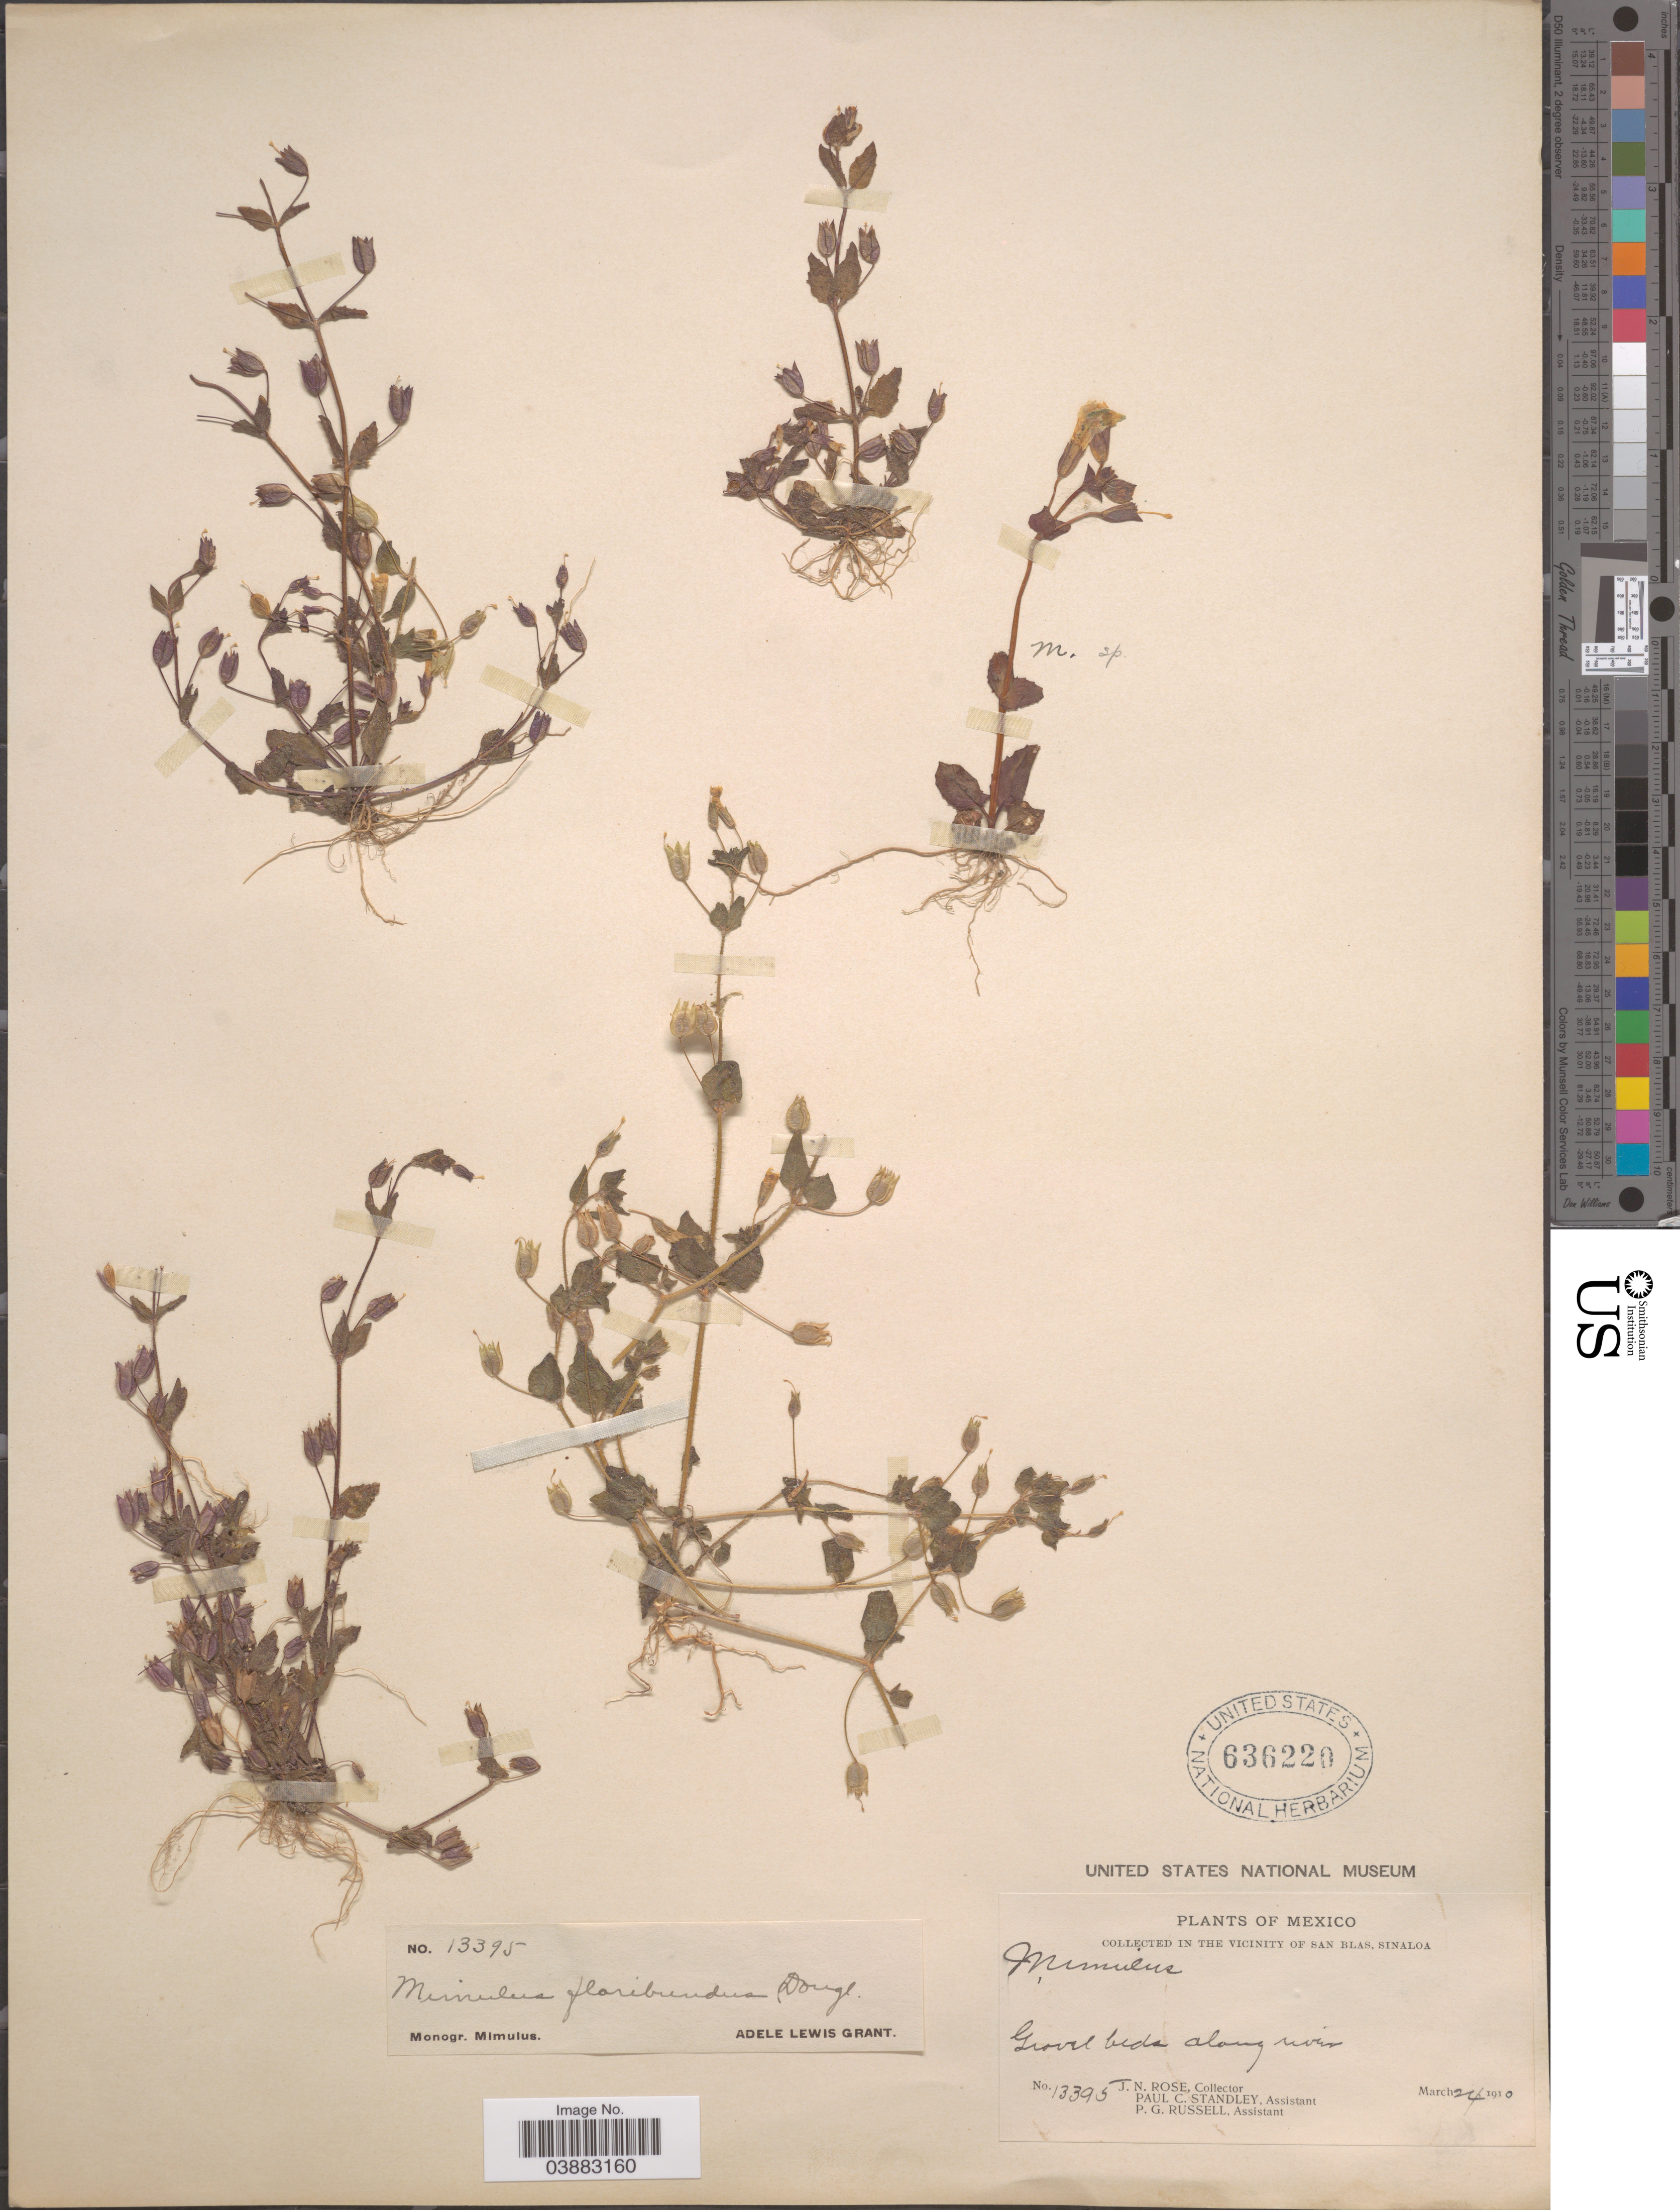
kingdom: Plantae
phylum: Tracheophyta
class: Magnoliopsida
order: Lamiales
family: Phrymaceae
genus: Mimulus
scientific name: Mimulus floribundus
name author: Douglas ex Lindl.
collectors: J. N. Rose, P. C. Standley & P. G. Russell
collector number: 13395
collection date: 1910-03-24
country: Mexico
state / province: Sinaloa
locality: In the vicinity of San Blas. Gravel bed along river.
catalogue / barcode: US 636220